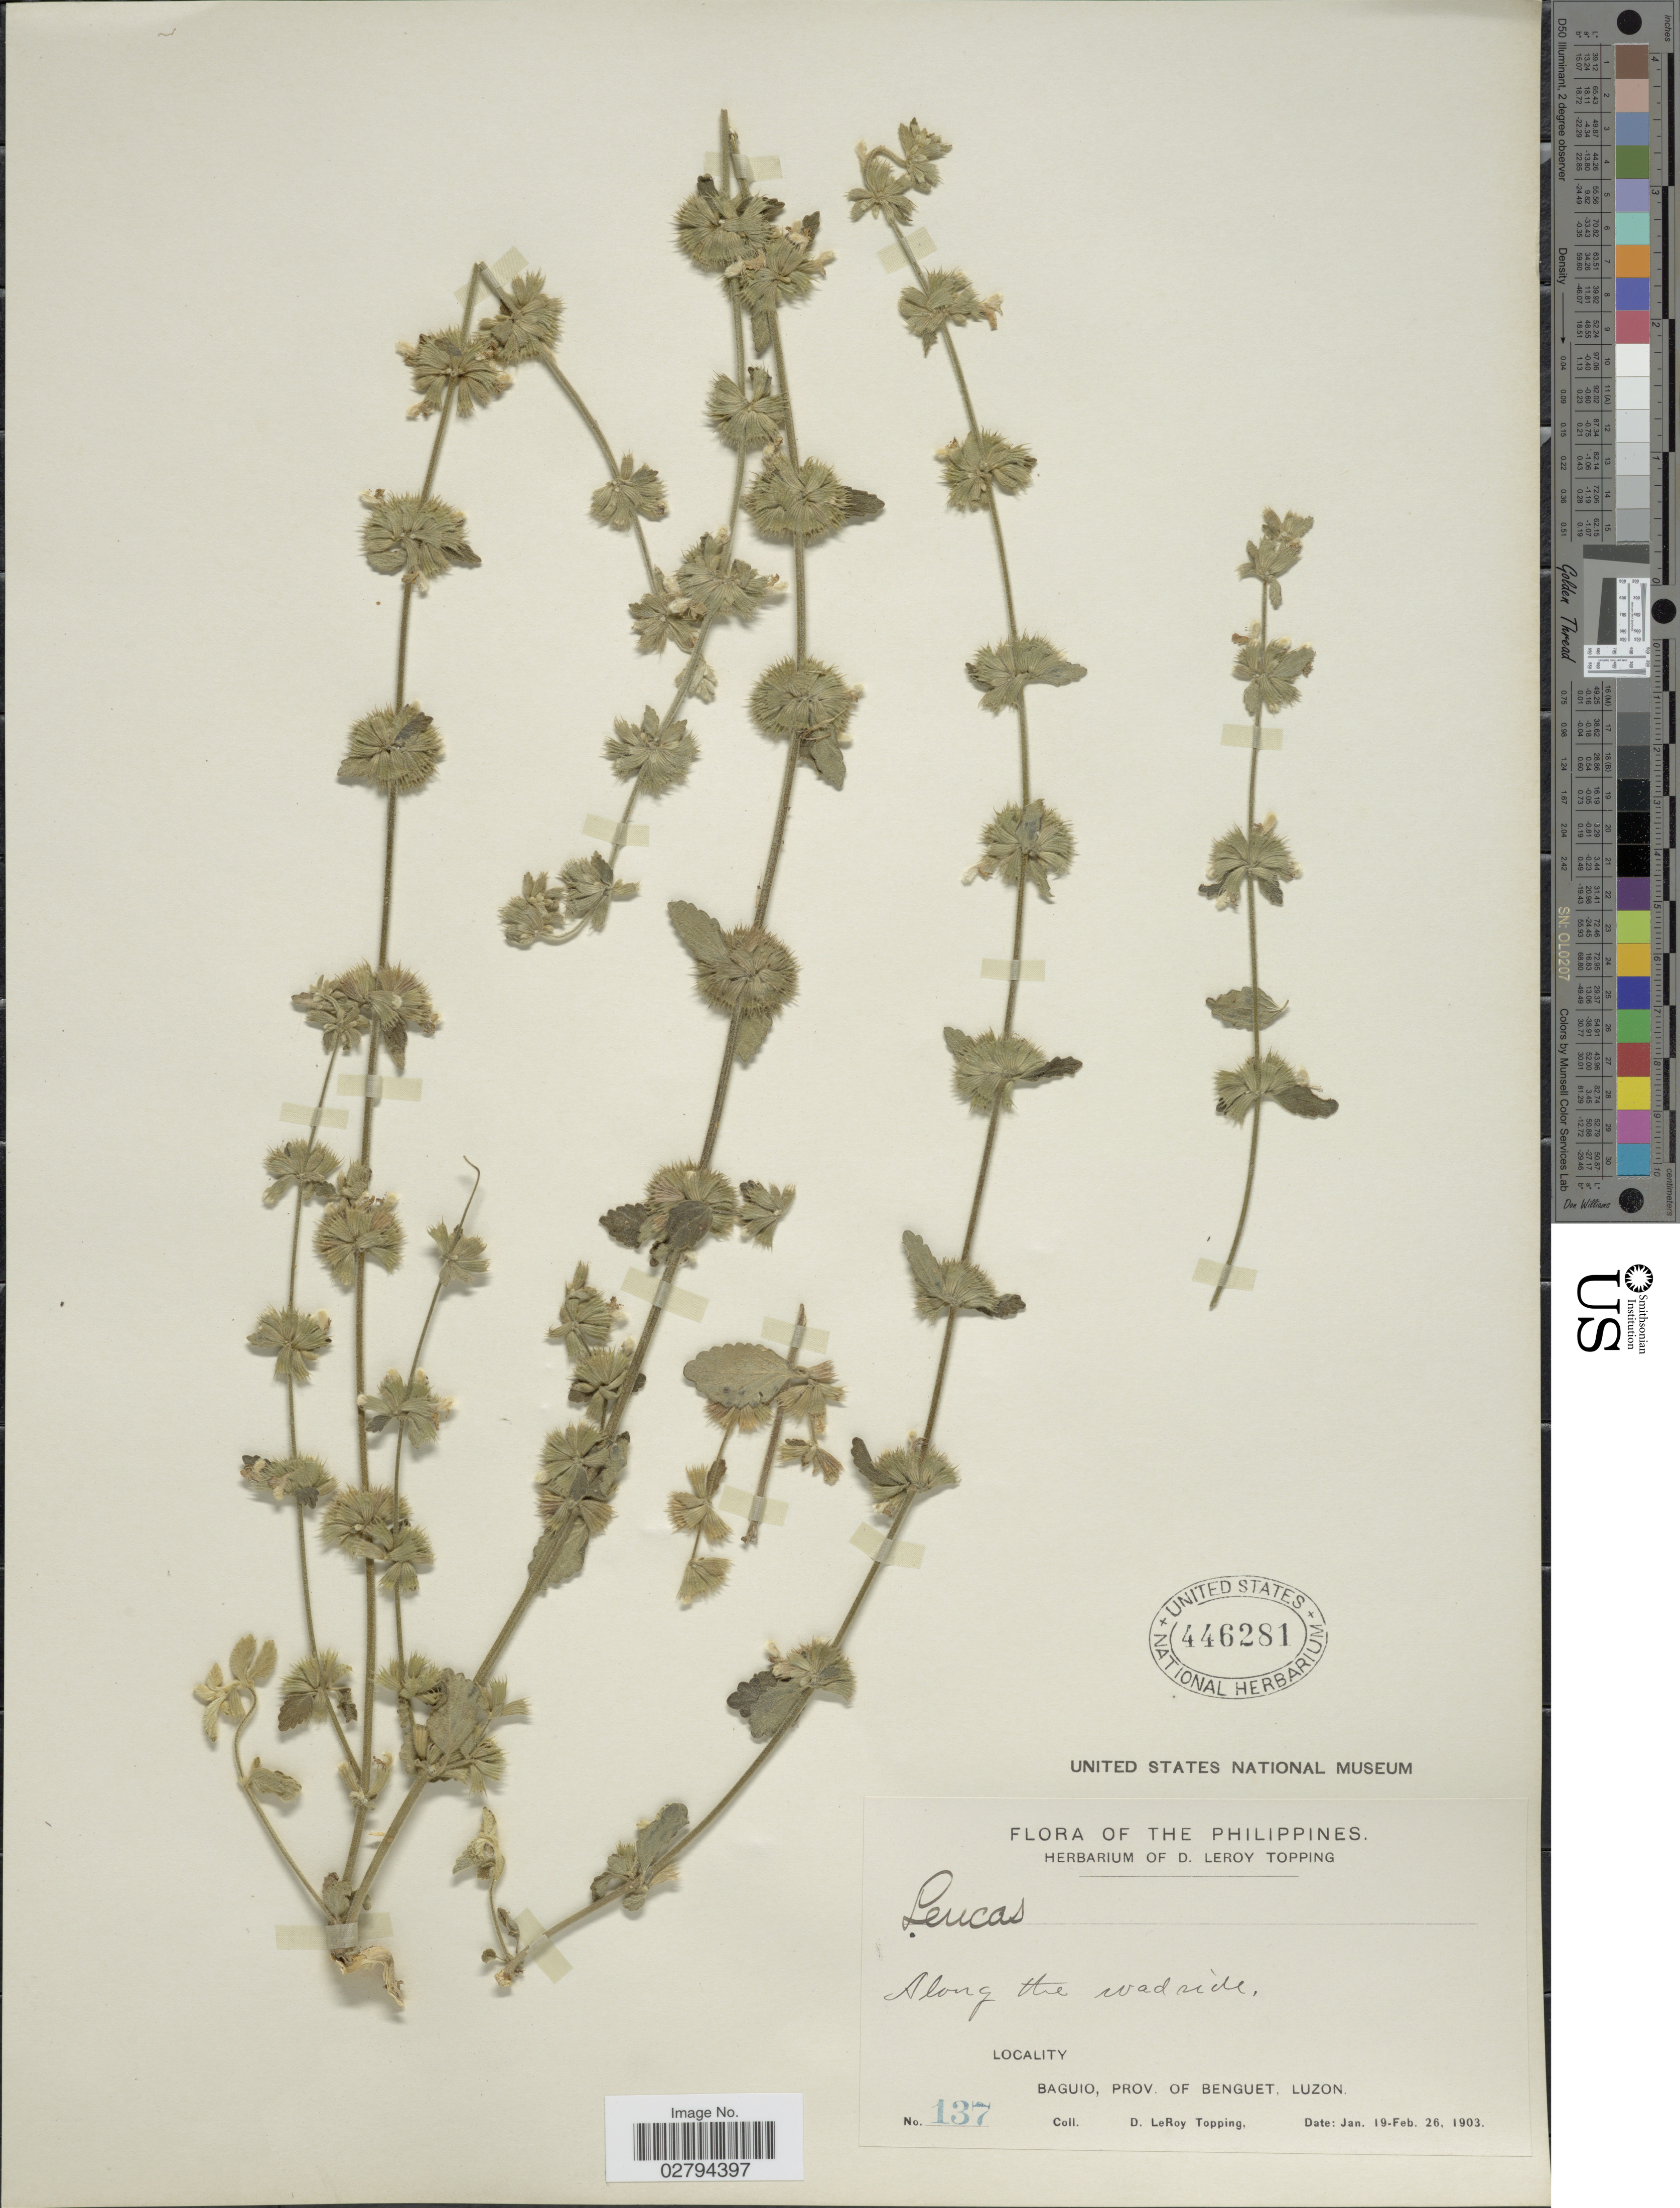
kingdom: Plantae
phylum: Tracheophyta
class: Magnoliopsida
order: Lamiales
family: Lamiaceae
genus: Leucas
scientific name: Leucas mollissima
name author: Gürke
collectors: D. L. Topping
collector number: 137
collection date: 1903-01-19/1903-02-26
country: Philippines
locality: Along the roadside. Baguio, Prov. of Benguet, Luzon.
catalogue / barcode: US 446281